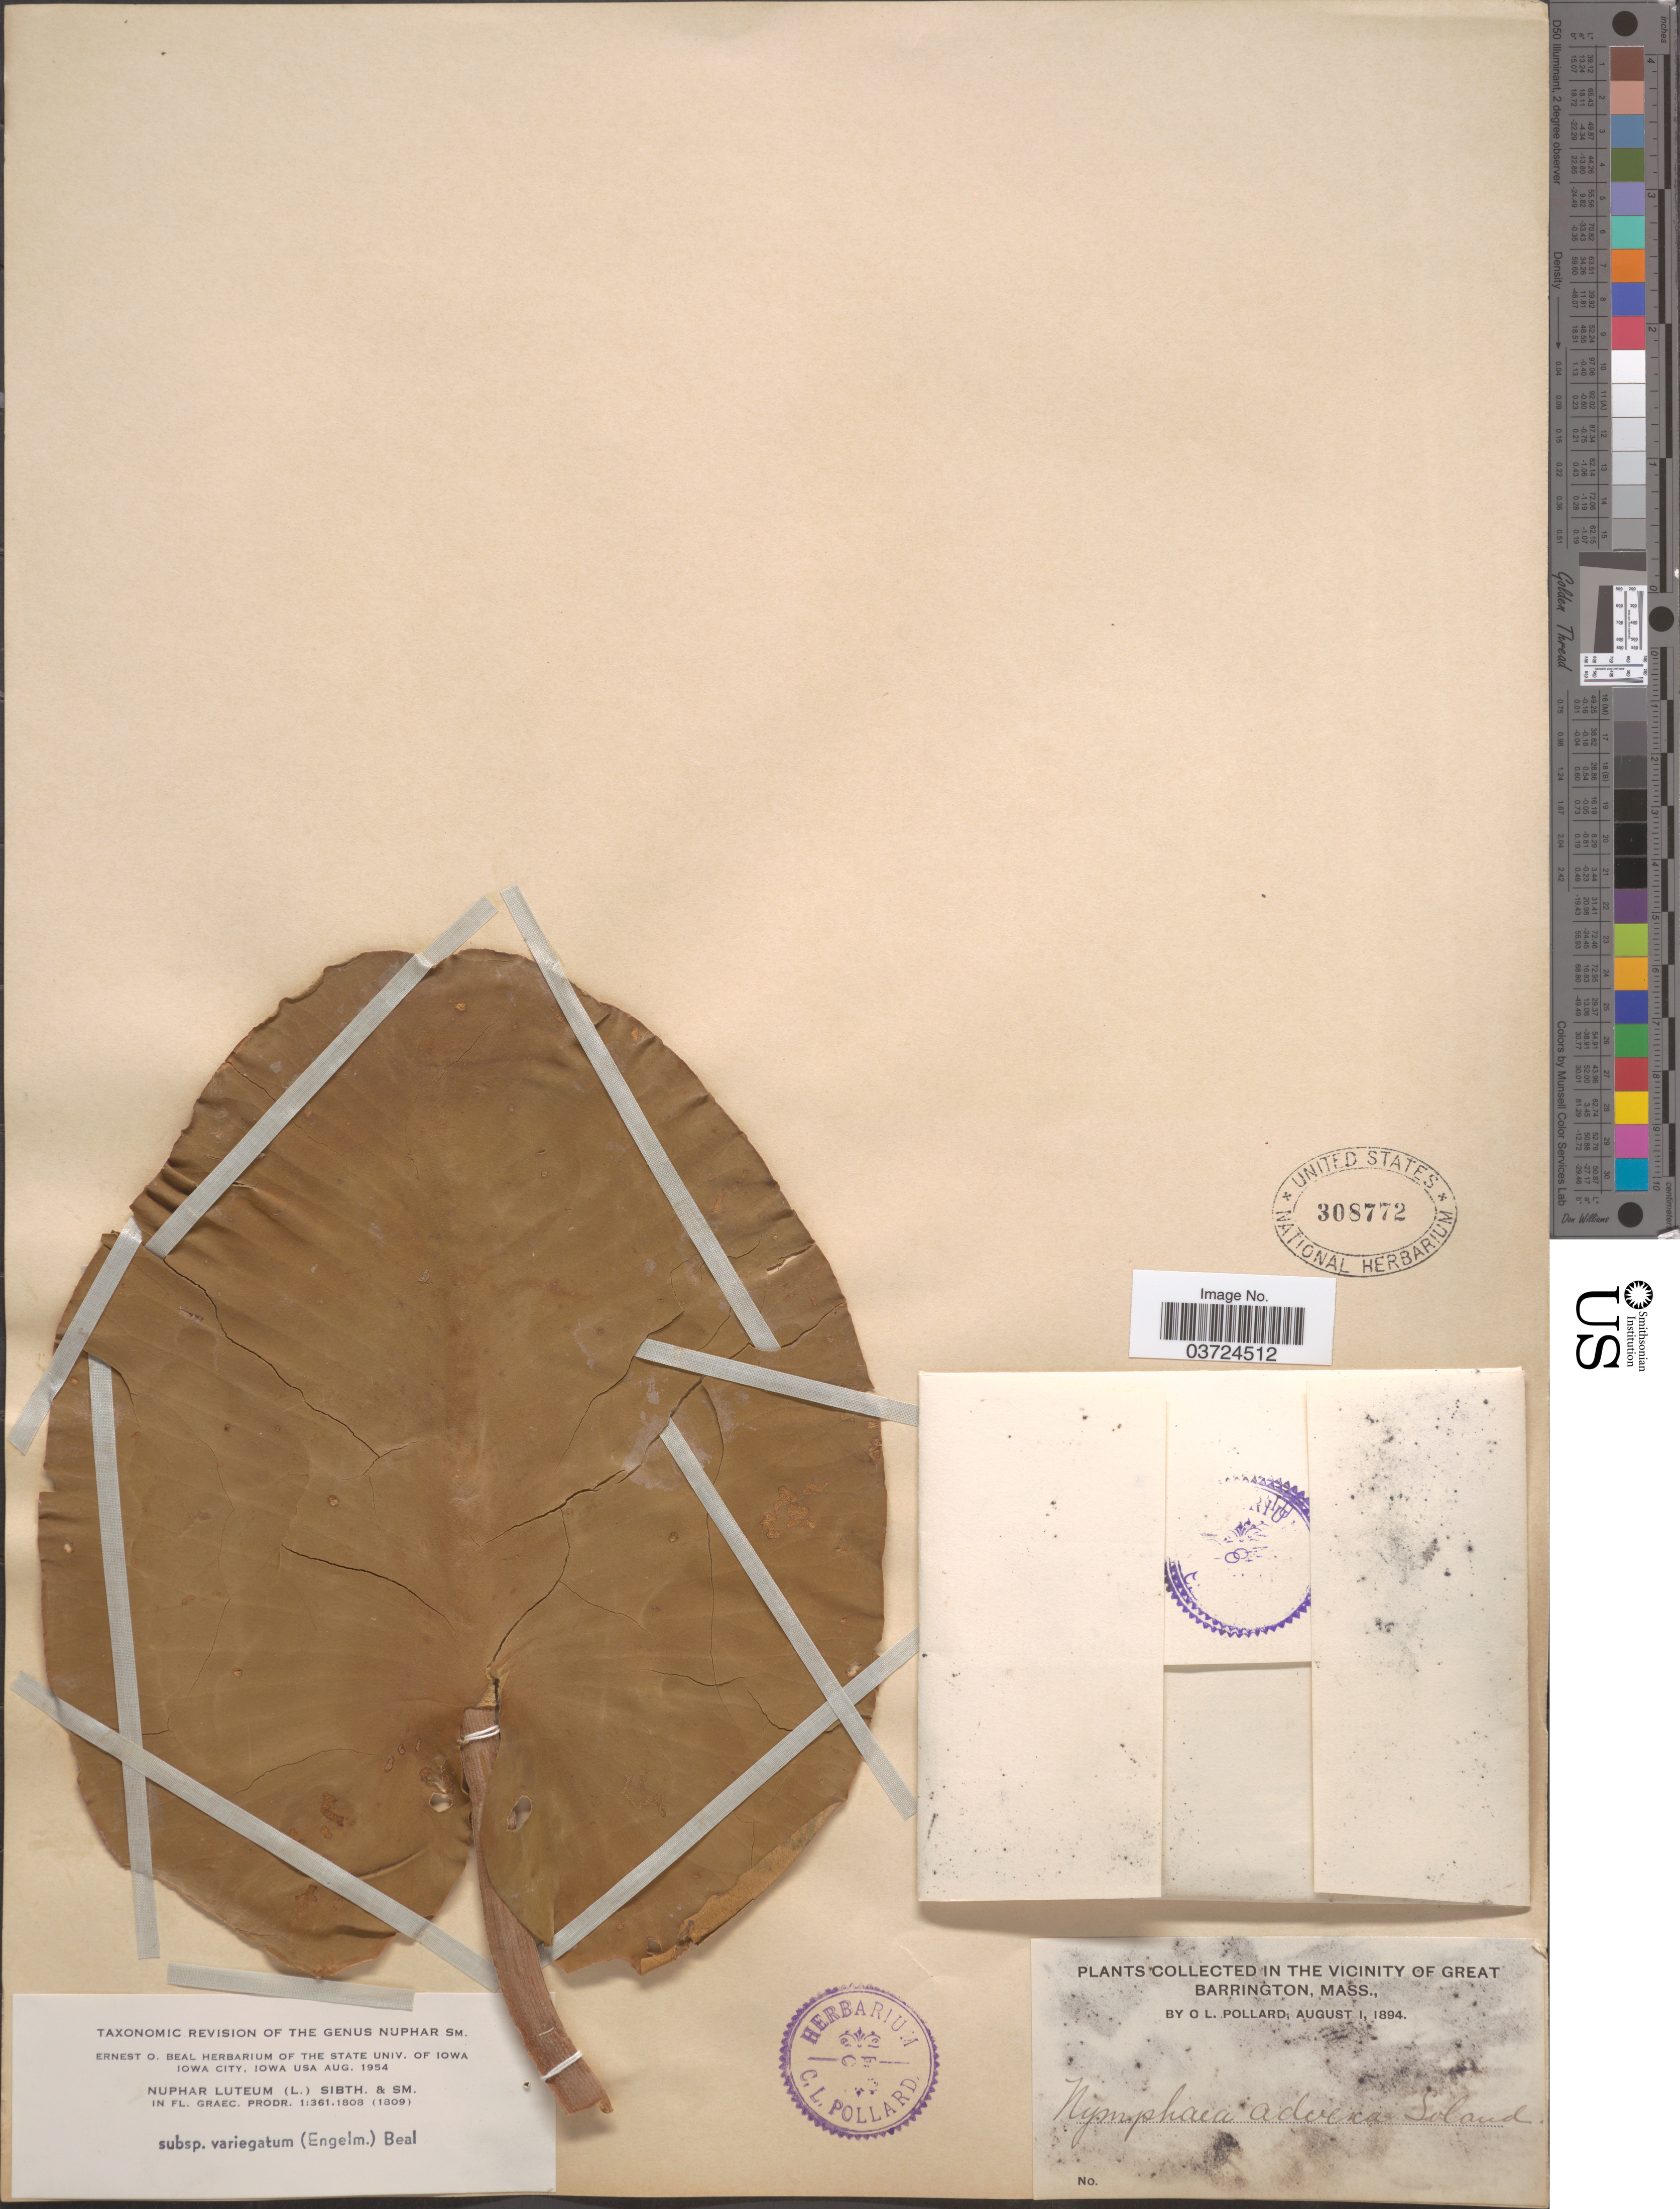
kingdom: Plantae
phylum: Tracheophyta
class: Magnoliopsida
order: Nymphaeales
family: Nymphaeaceae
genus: Nuphar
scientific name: Nuphar lutea subsp. variegata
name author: (Engelm. ex Durand) E.O. Beal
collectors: C. L. Pollard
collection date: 1894-08-01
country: United States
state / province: Massachusetts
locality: In the vicinity of Great Barrington.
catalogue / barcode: US 308772